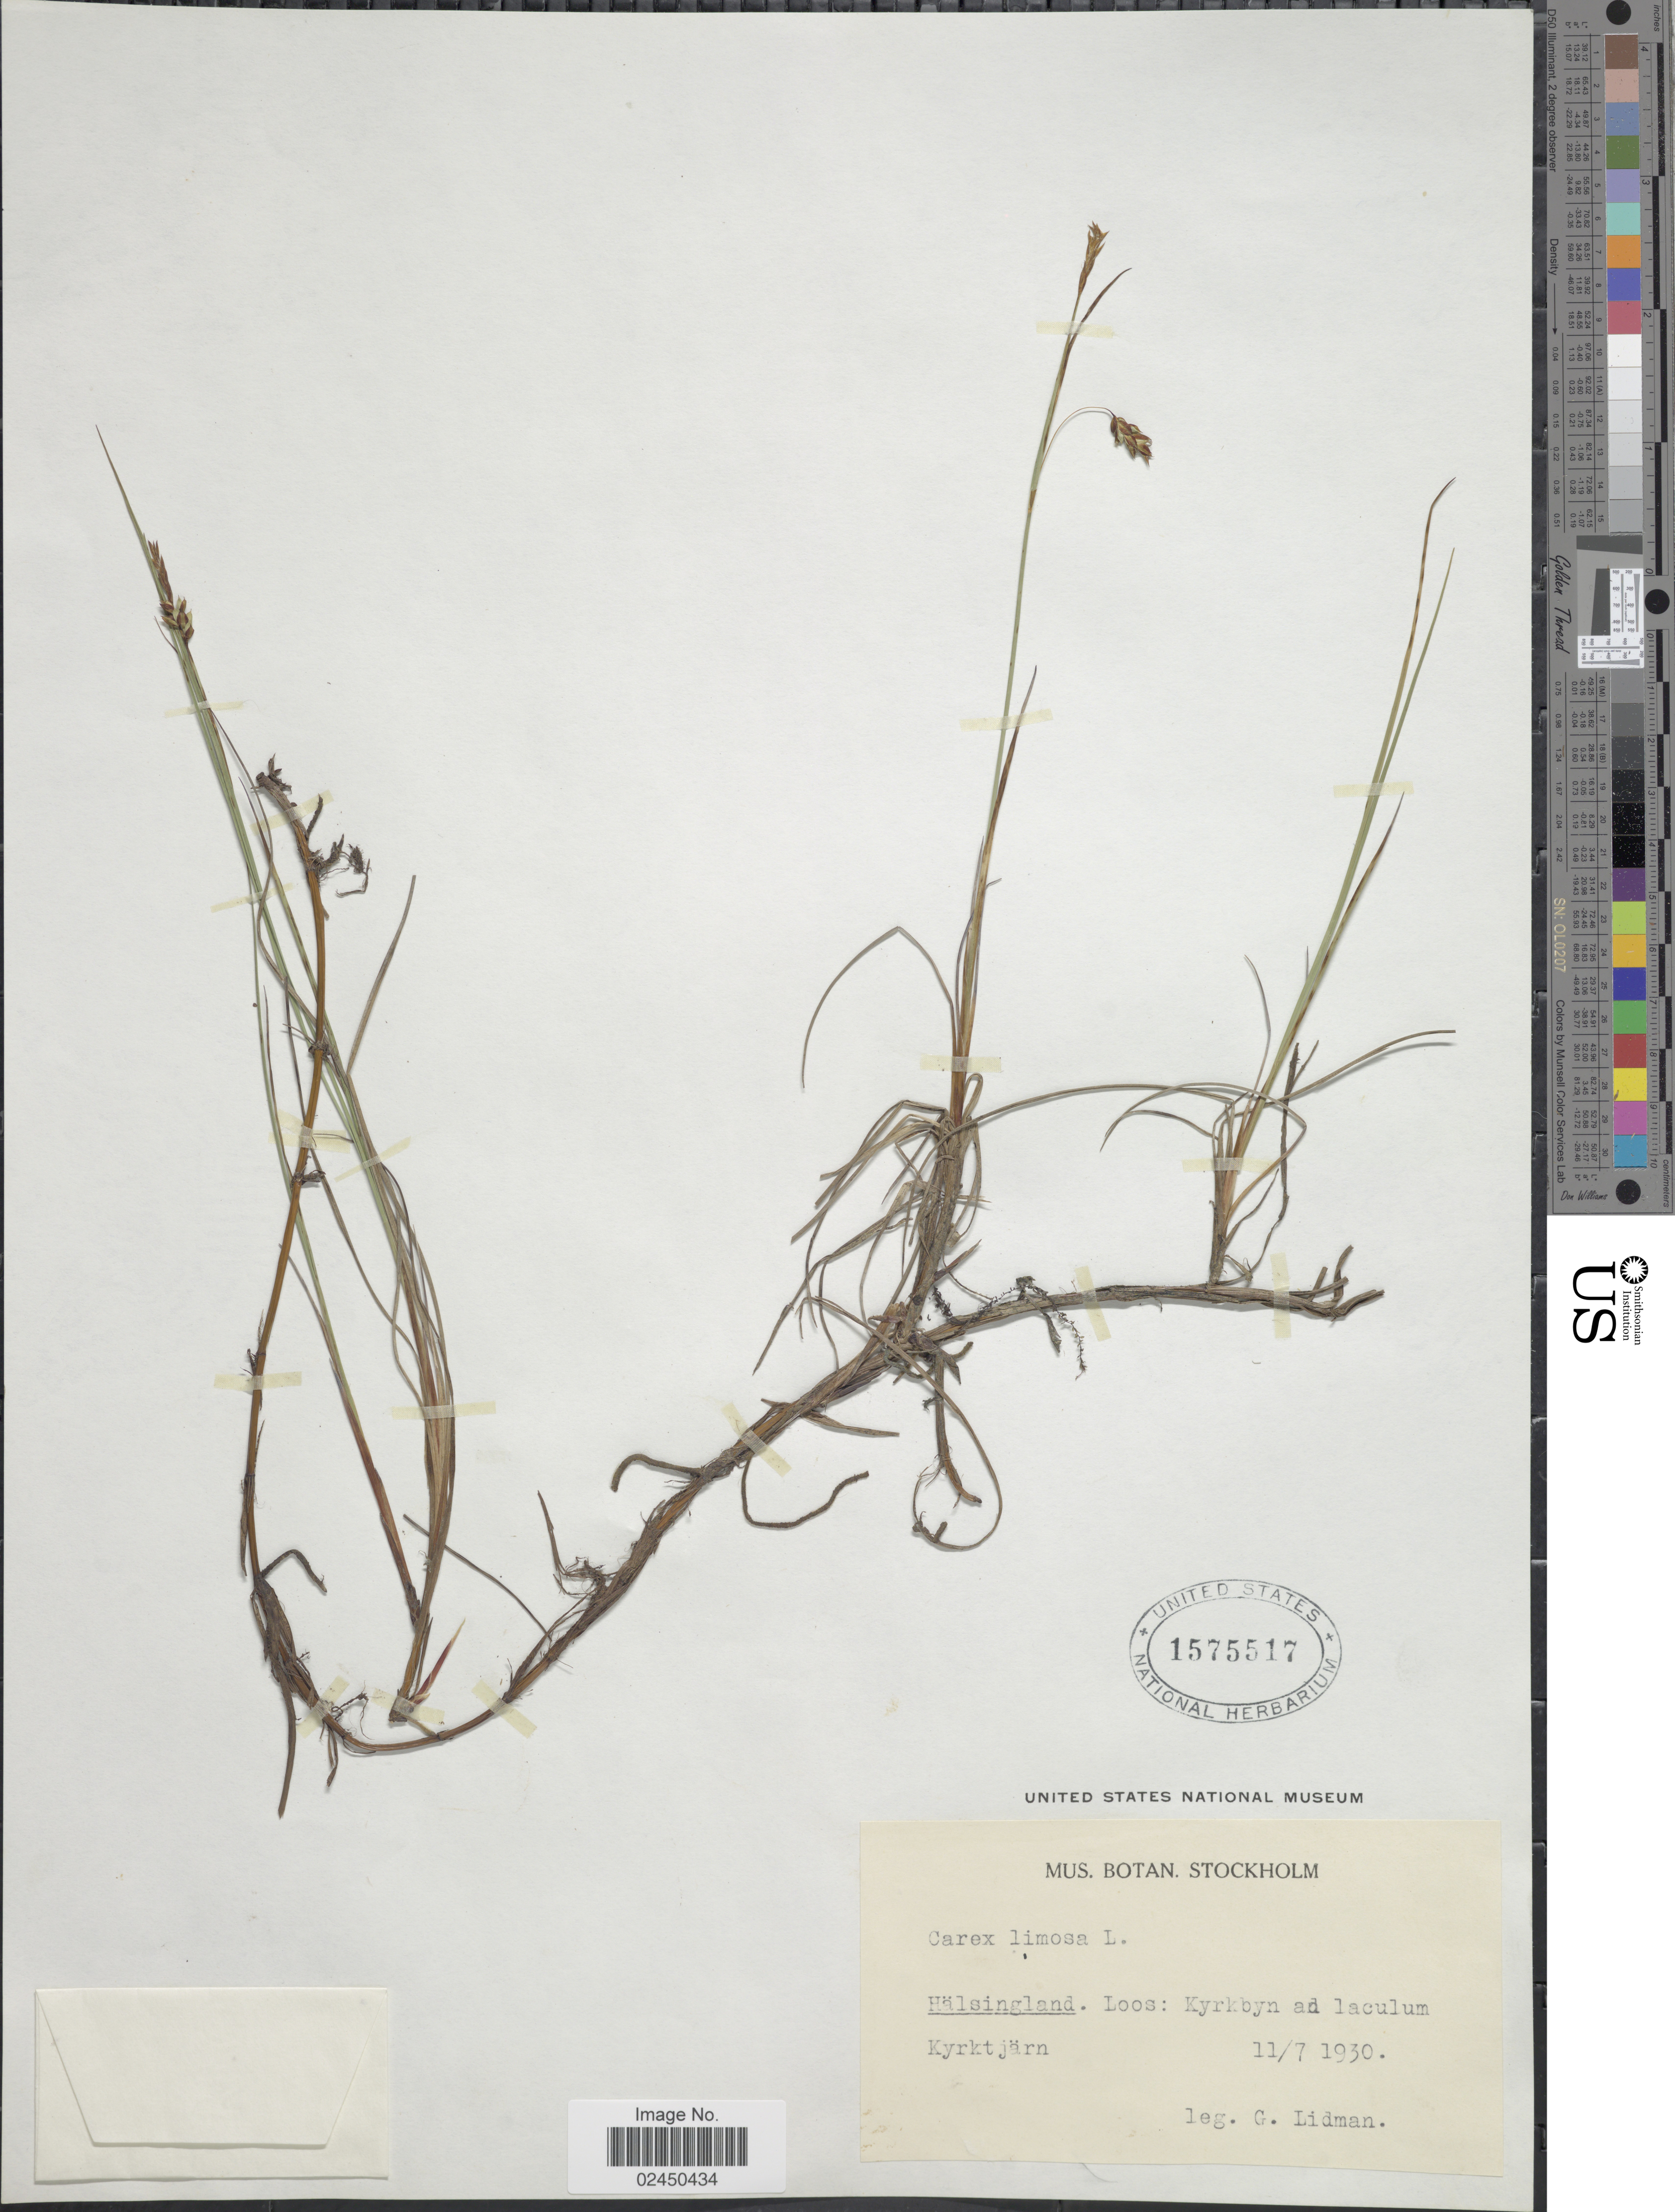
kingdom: Plantae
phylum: Tracheophyta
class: Liliopsida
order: Poales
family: Cyperaceae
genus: Carex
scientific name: Carex limosa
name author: L.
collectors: G. Lidman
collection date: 1930-07-11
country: Sweden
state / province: Gavleborg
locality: Halsingland: Loos: Kyrkbyn ad laculum Kyrktjarn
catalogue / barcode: US 1575517